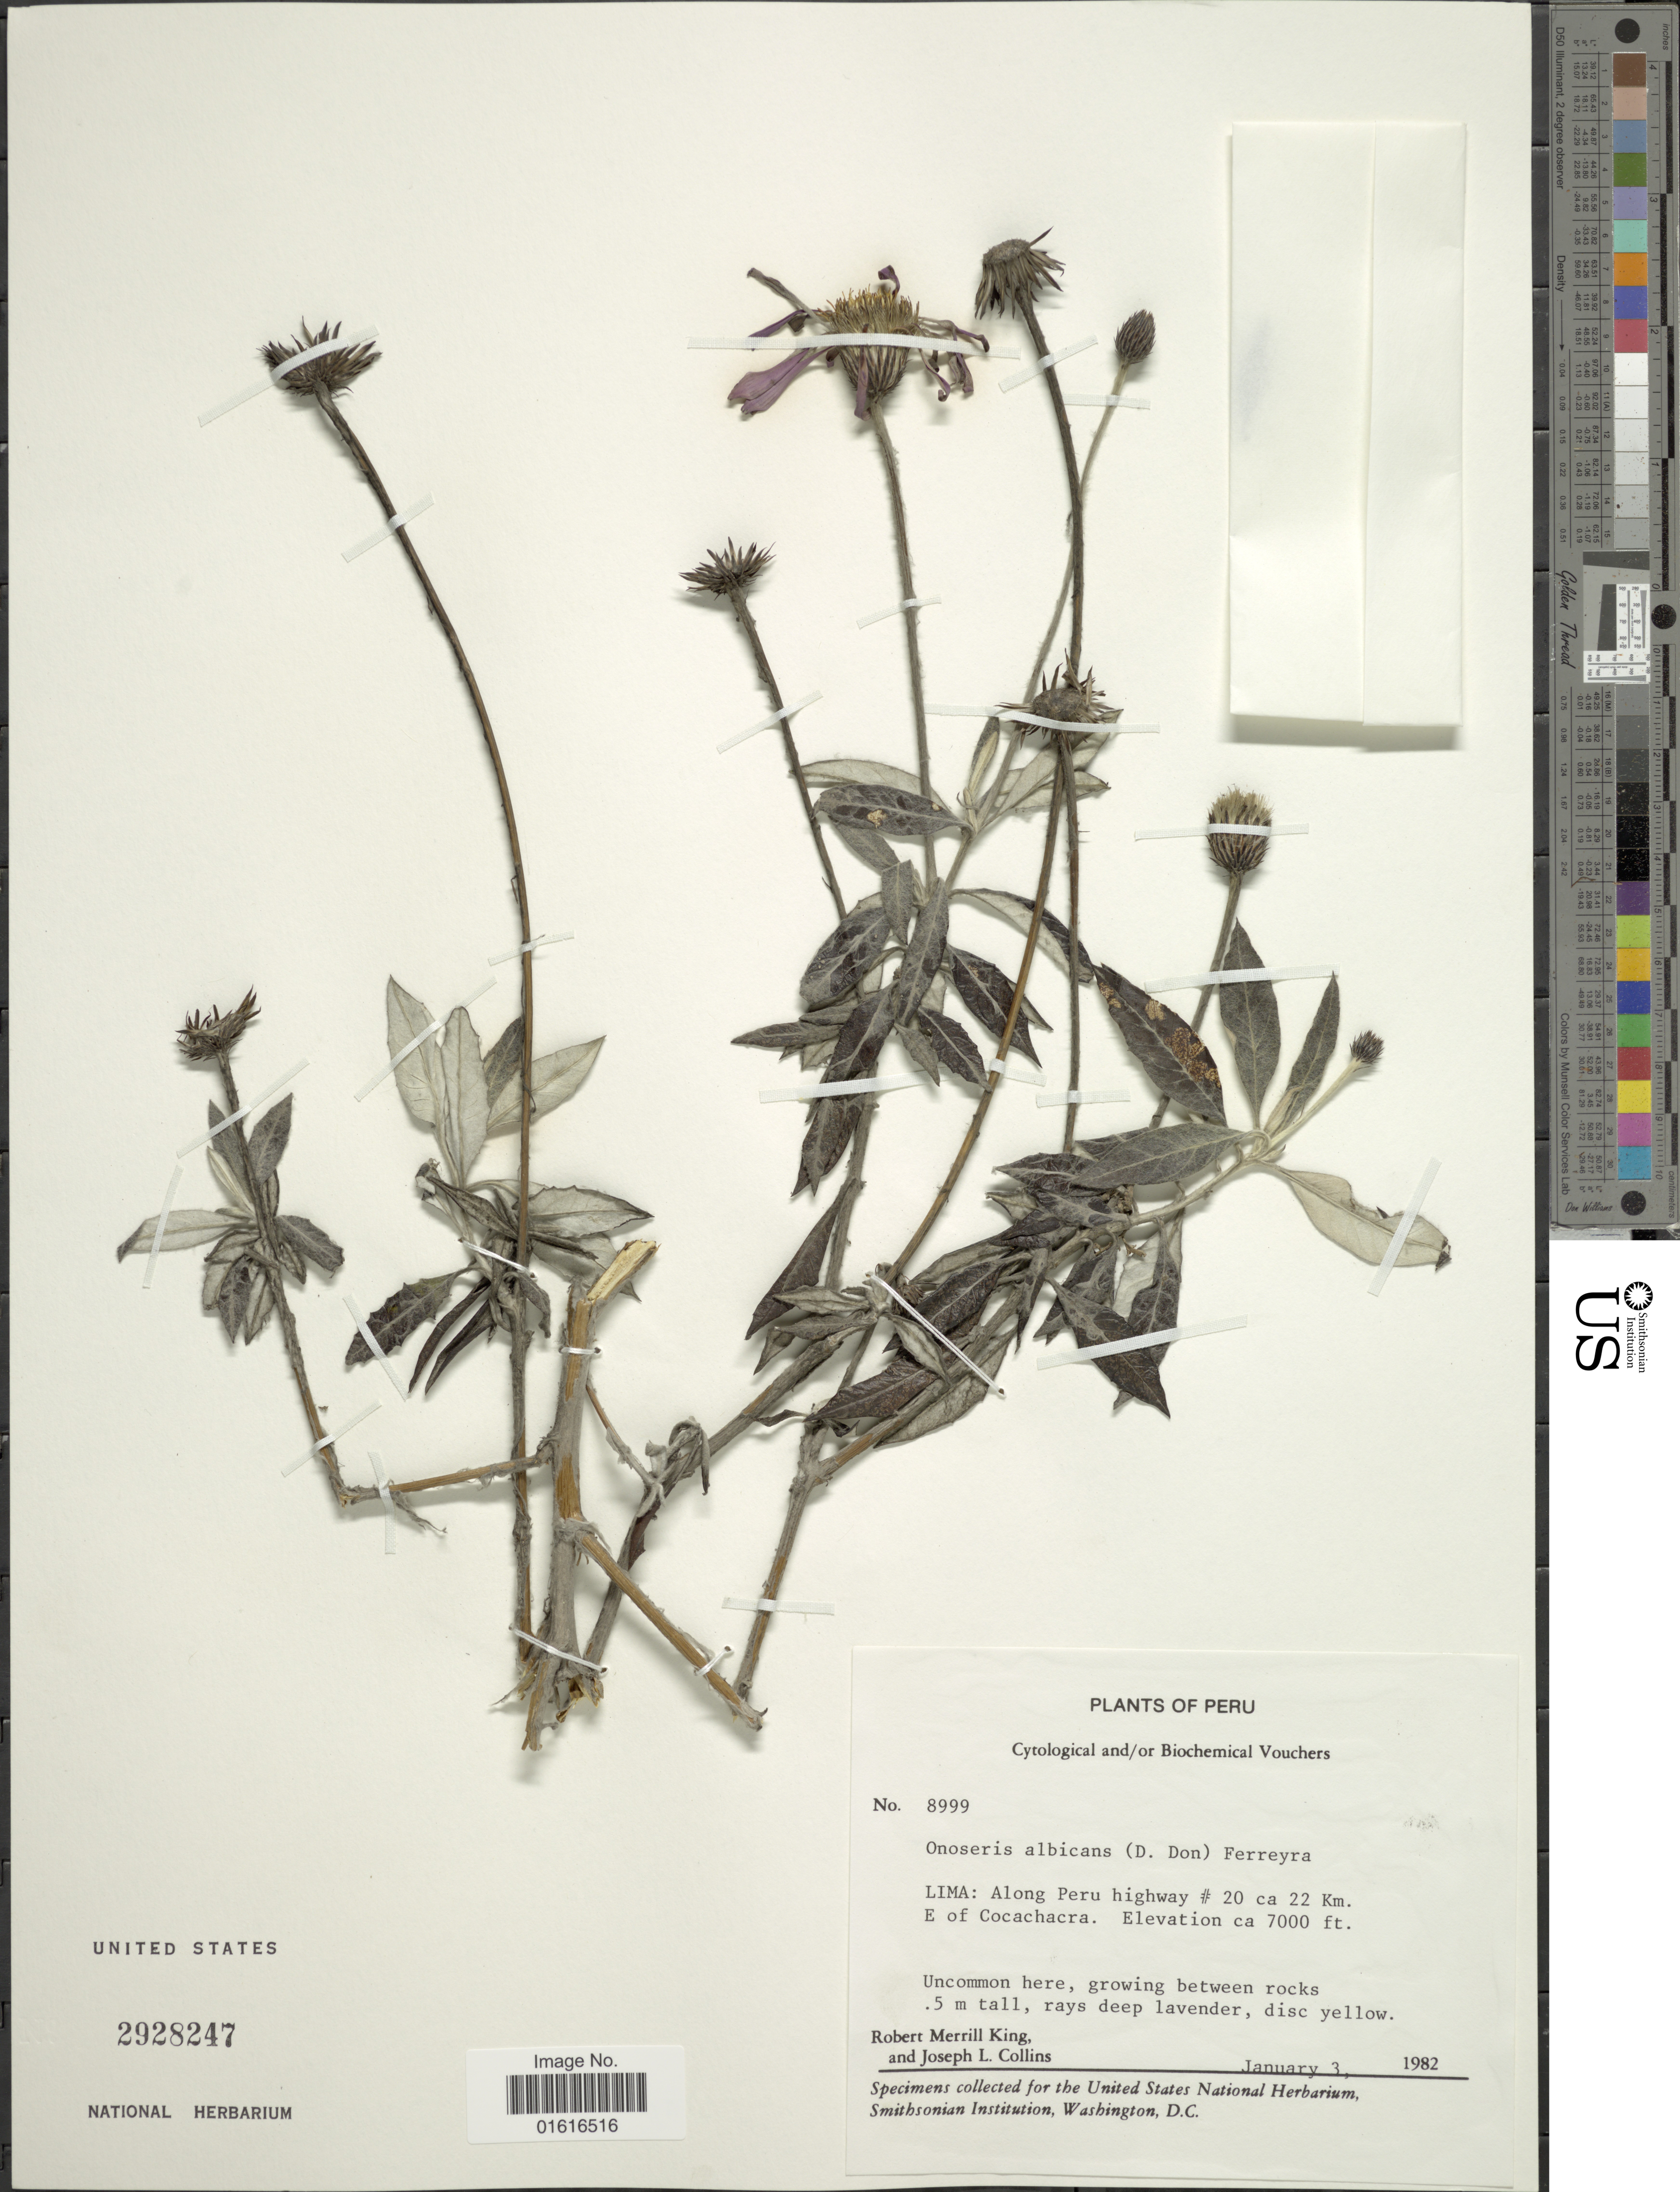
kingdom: Plantae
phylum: Tracheophyta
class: Magnoliopsida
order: Asterales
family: Asteraceae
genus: Onoseris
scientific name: Onoseris albicans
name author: (D. Don) Ferreyra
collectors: R. M. King & J. Collins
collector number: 8999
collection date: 1982-01-03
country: Peru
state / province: Lima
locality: Along Peru highway #20 ca 22 km. E of Cocachacra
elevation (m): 2134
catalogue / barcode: US 2928247